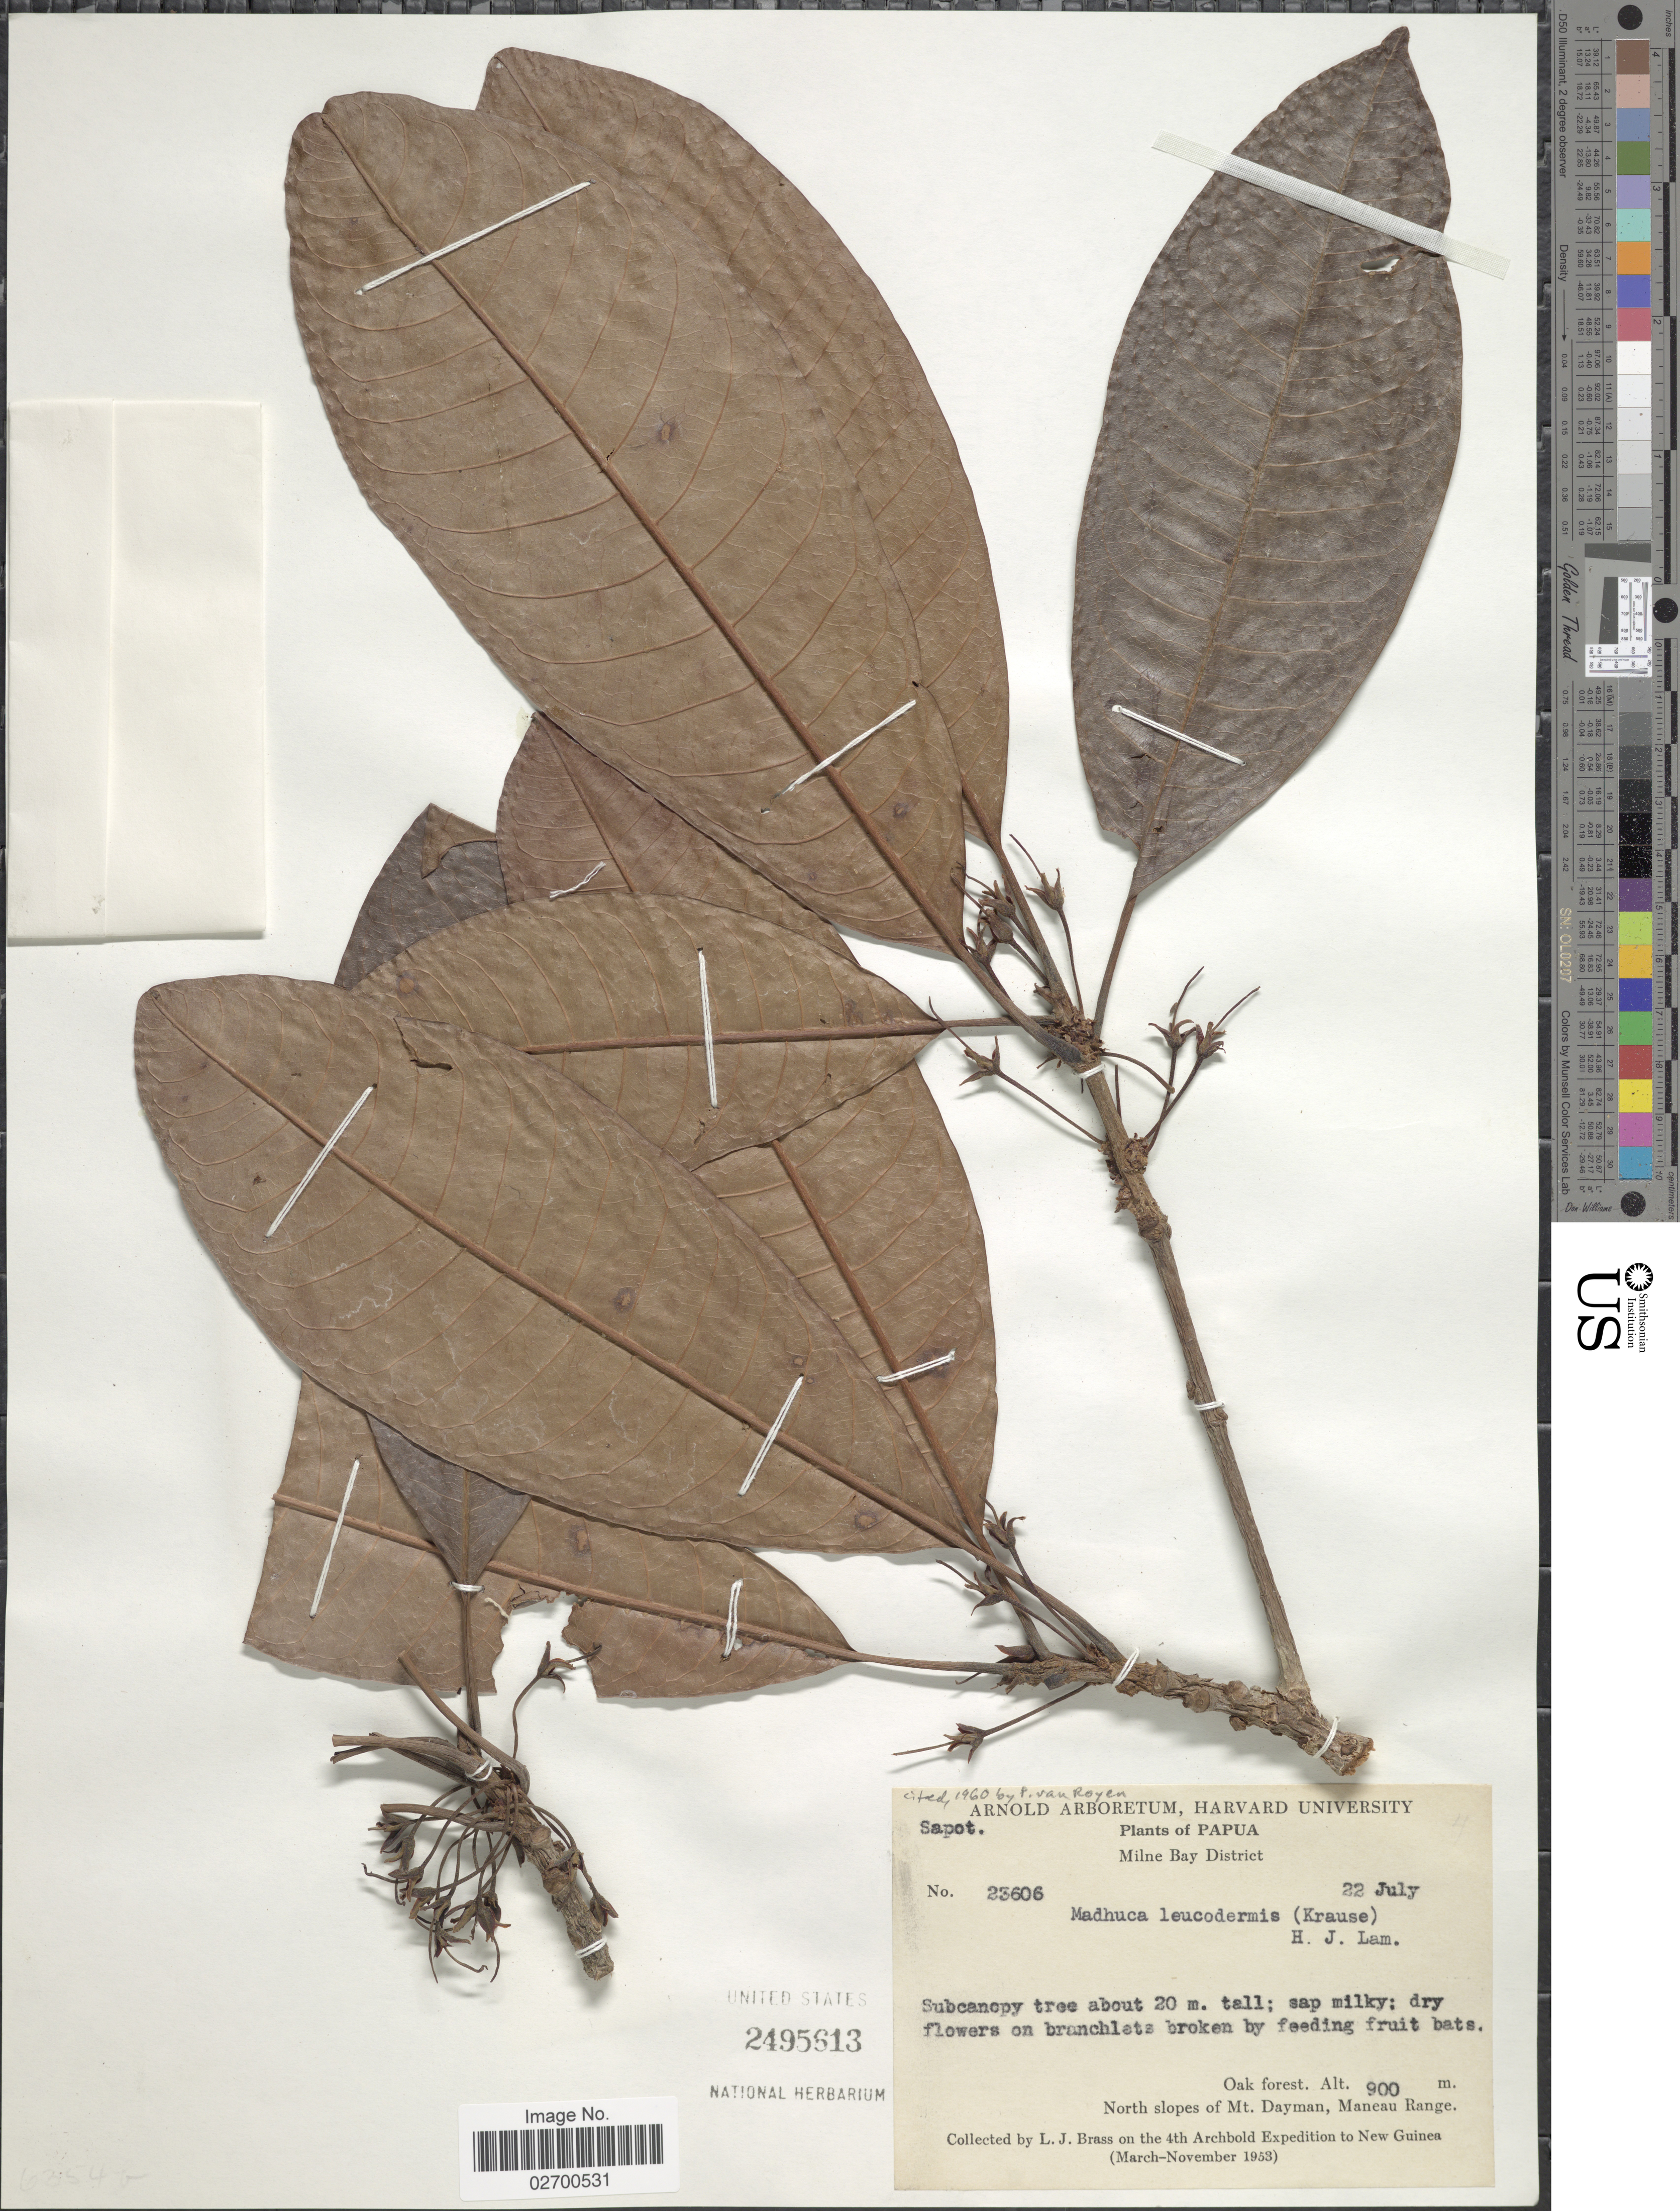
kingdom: Plantae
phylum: Tracheophyta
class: Magnoliopsida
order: Ericales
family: Sapotaceae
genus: Madhuca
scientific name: Madhuca leucodermis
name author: (K. Krause) H.J. Lam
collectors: L. J. Brass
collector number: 23606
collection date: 1953-07-22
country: Papua New Guinea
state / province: Milne Bay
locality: Milne Bay District. Oak forest. North slopes of Mt. Dayman, Maneau Range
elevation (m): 900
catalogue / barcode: US 2495613